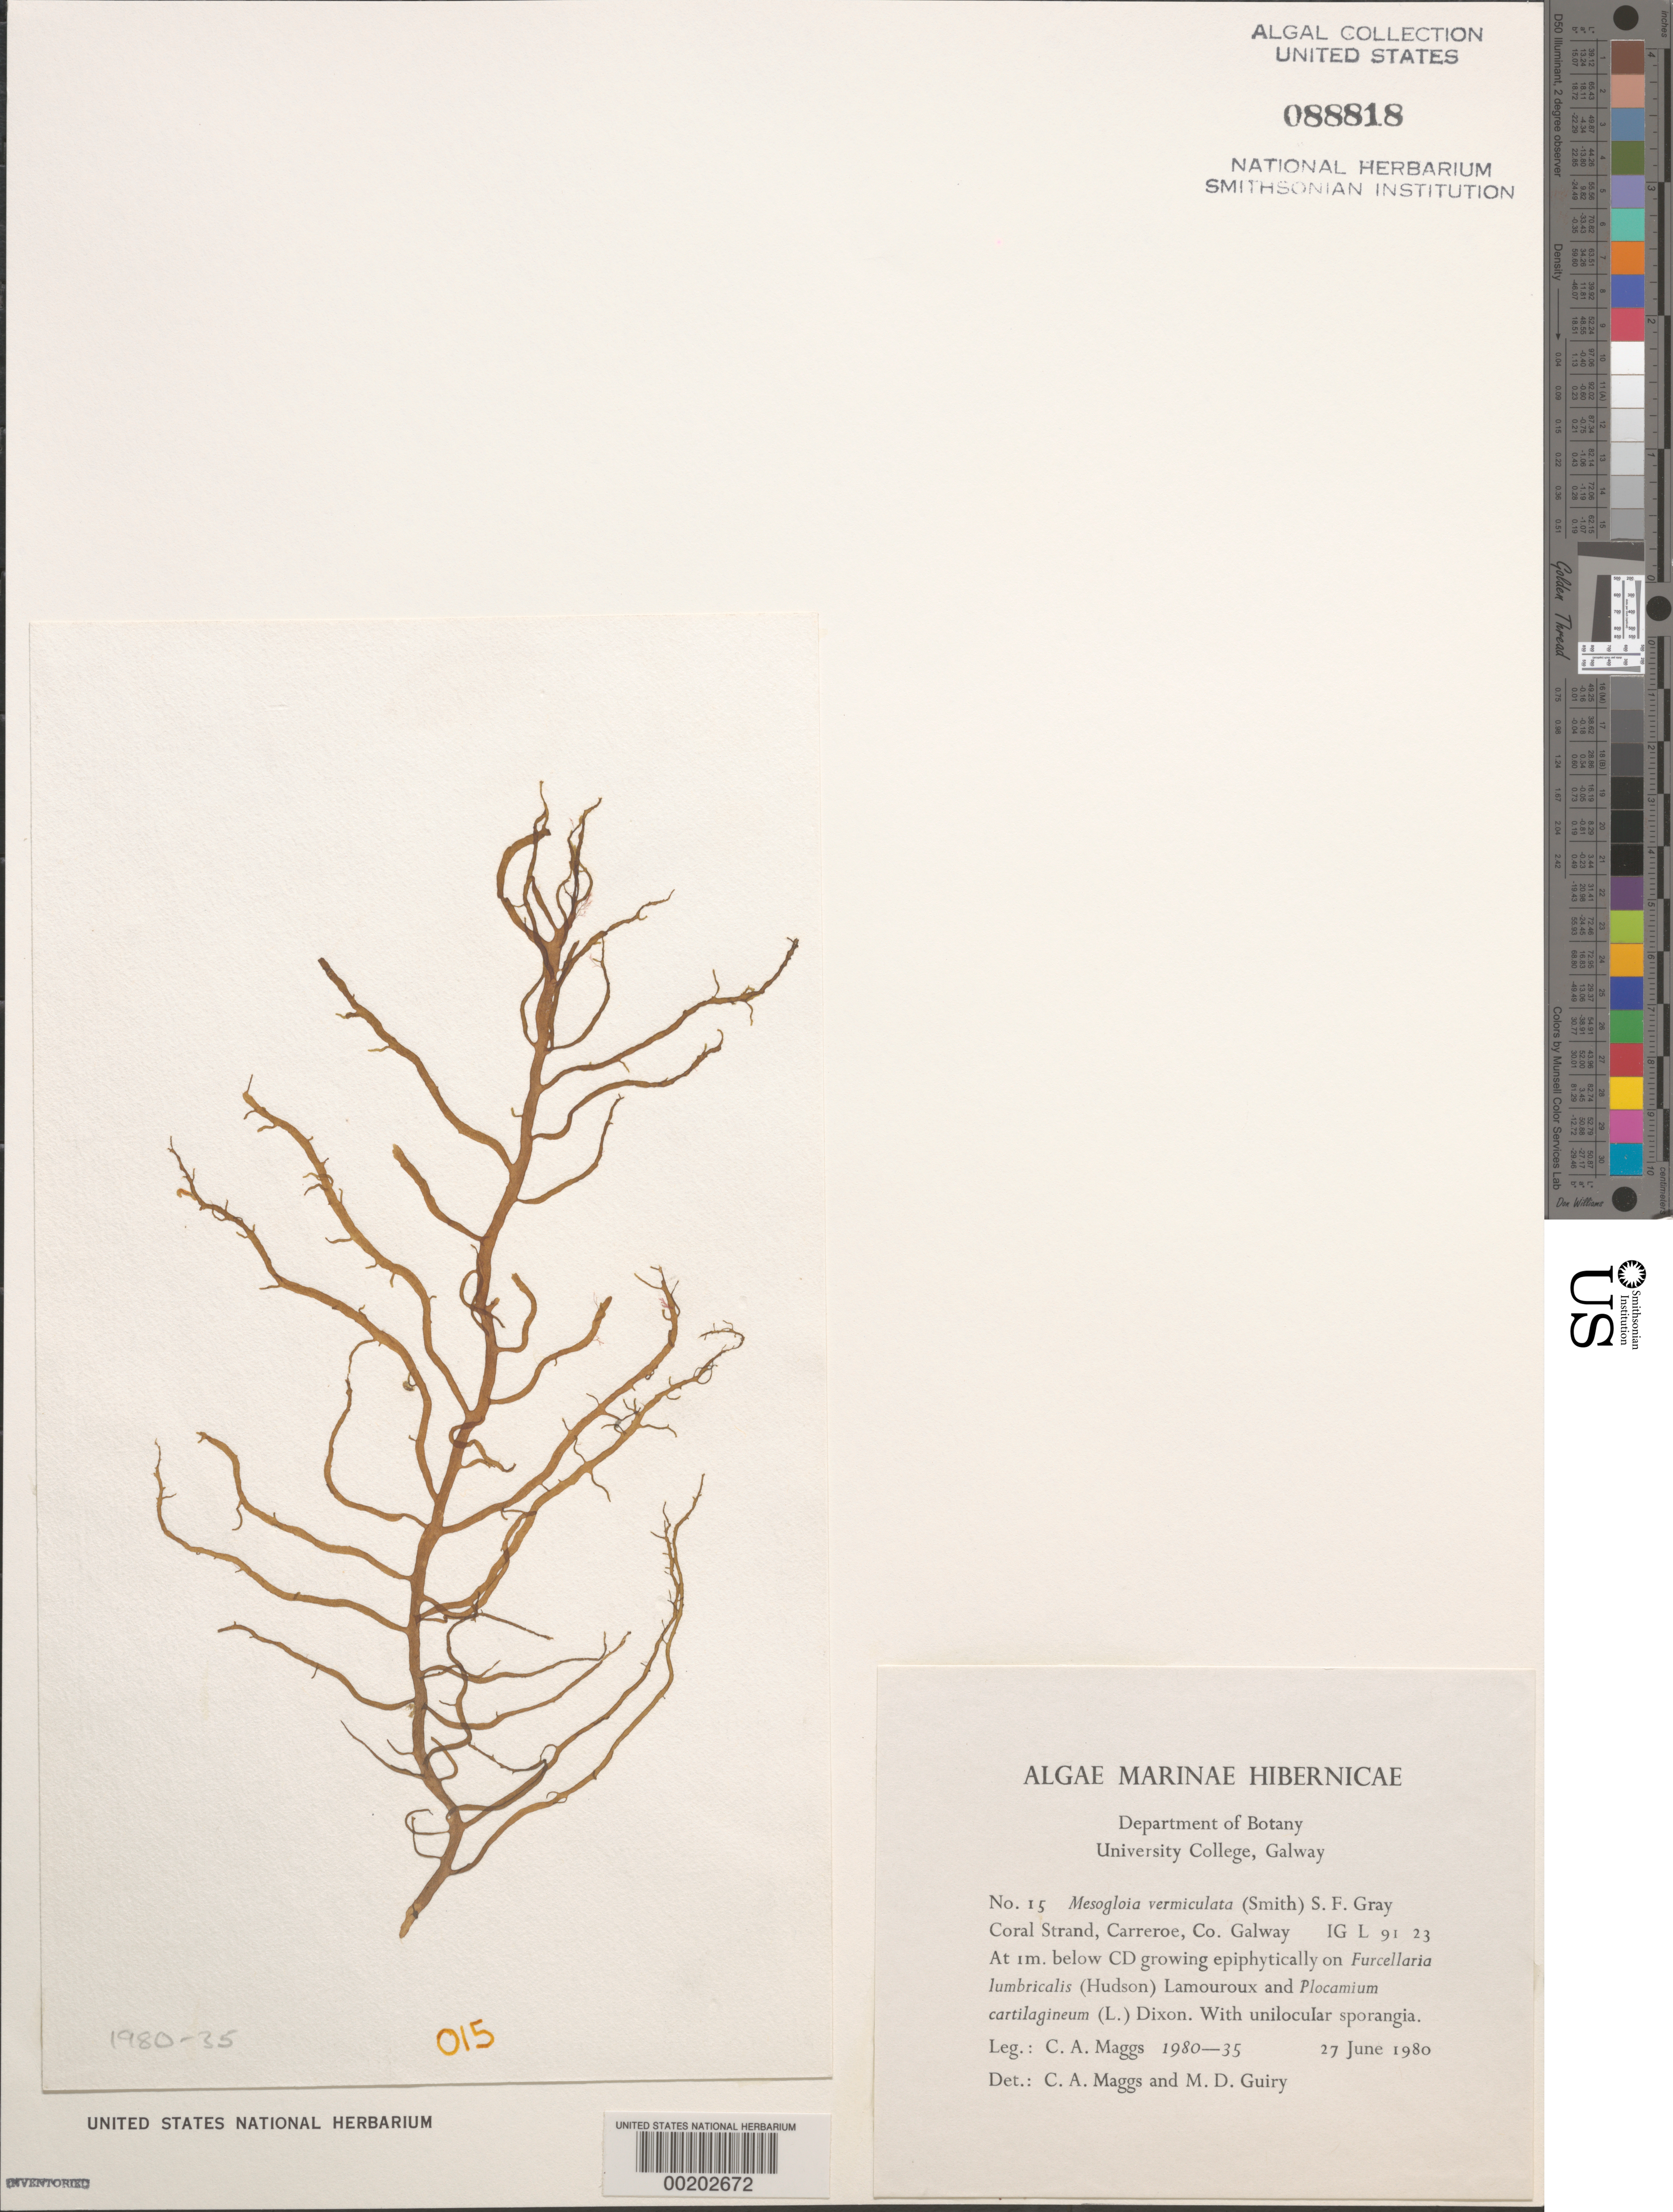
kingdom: Chromista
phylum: Ochrophyta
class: Phaeophyceae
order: Ectocarpales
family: Chordariaceae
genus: Mesogloia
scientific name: Mesogloia vermiculata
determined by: Guiry, M. D.; Maggs, C. A.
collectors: C. Maggs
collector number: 1980-35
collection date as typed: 27 Jun 1980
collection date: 1980-06-27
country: Ireland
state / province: Connaught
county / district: Galway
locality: Coral Strand, Carreroe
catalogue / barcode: US 88818